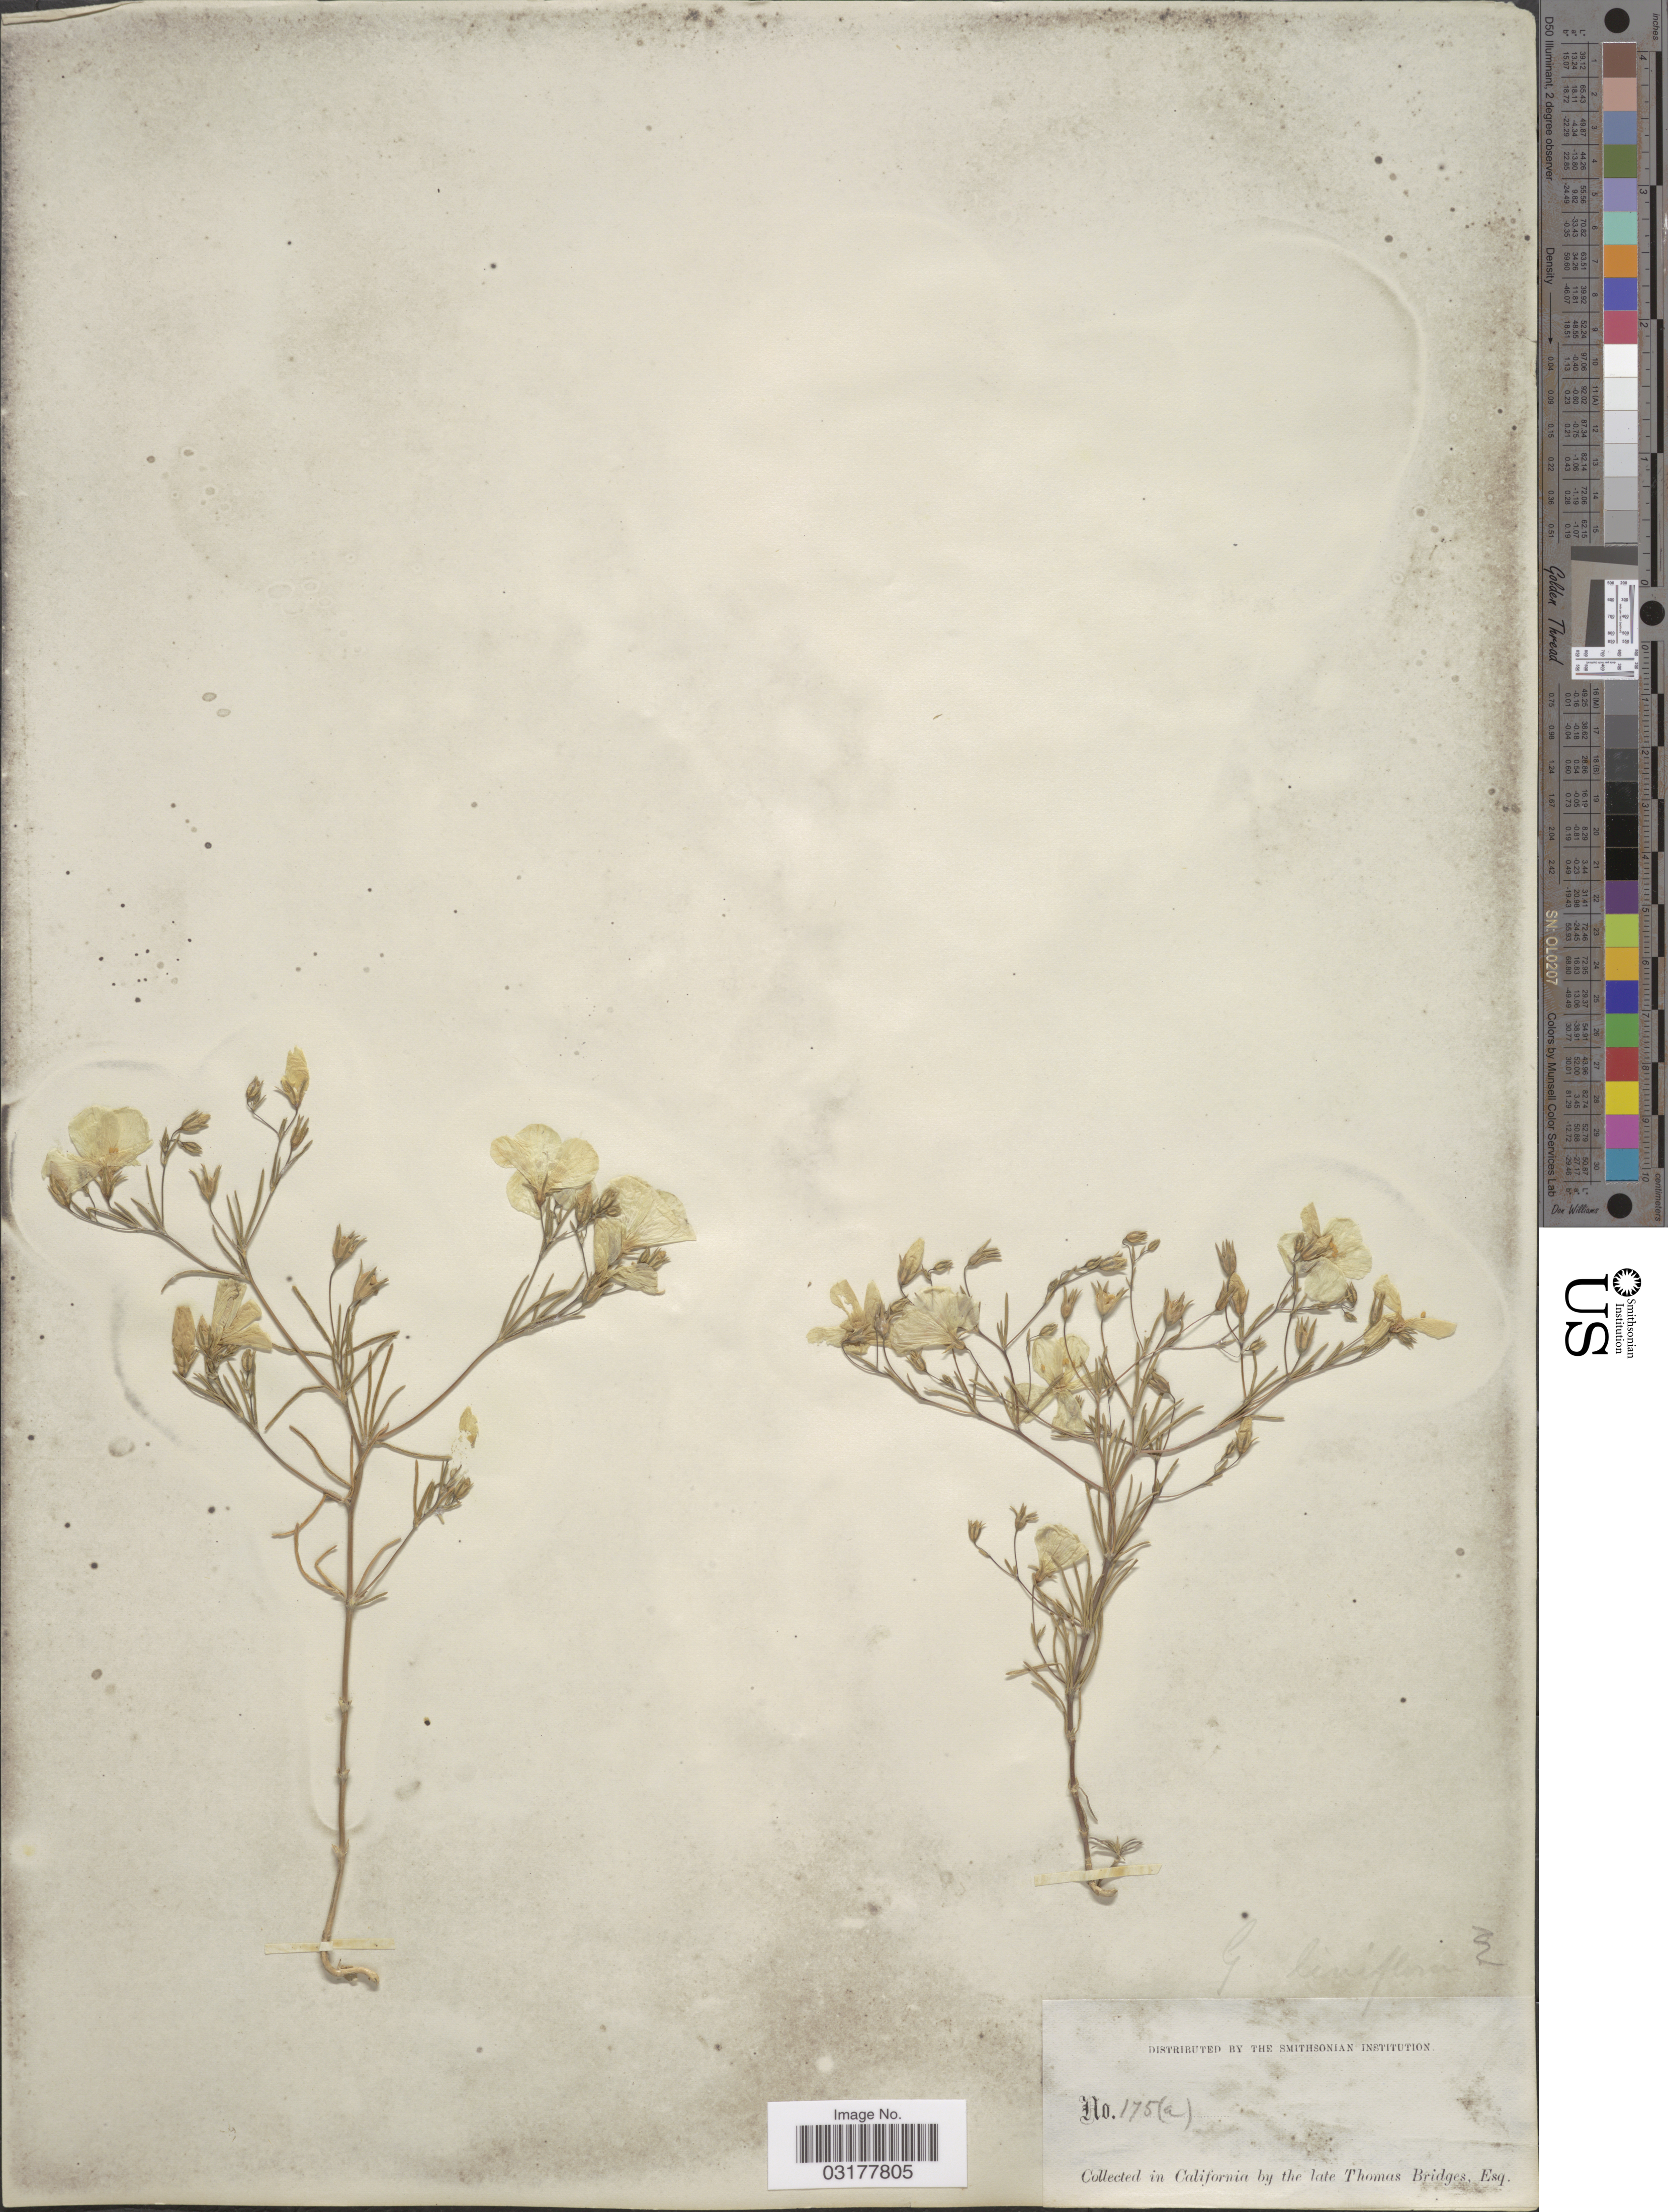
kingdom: Plantae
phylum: Tracheophyta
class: Magnoliopsida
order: Ericales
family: Polemoniaceae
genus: Leptosiphon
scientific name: Leptosiphon liniflorus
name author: (Benth.) J.M. Porter & L.A. Johnson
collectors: T. Bridges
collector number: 175(a)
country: United States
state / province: California